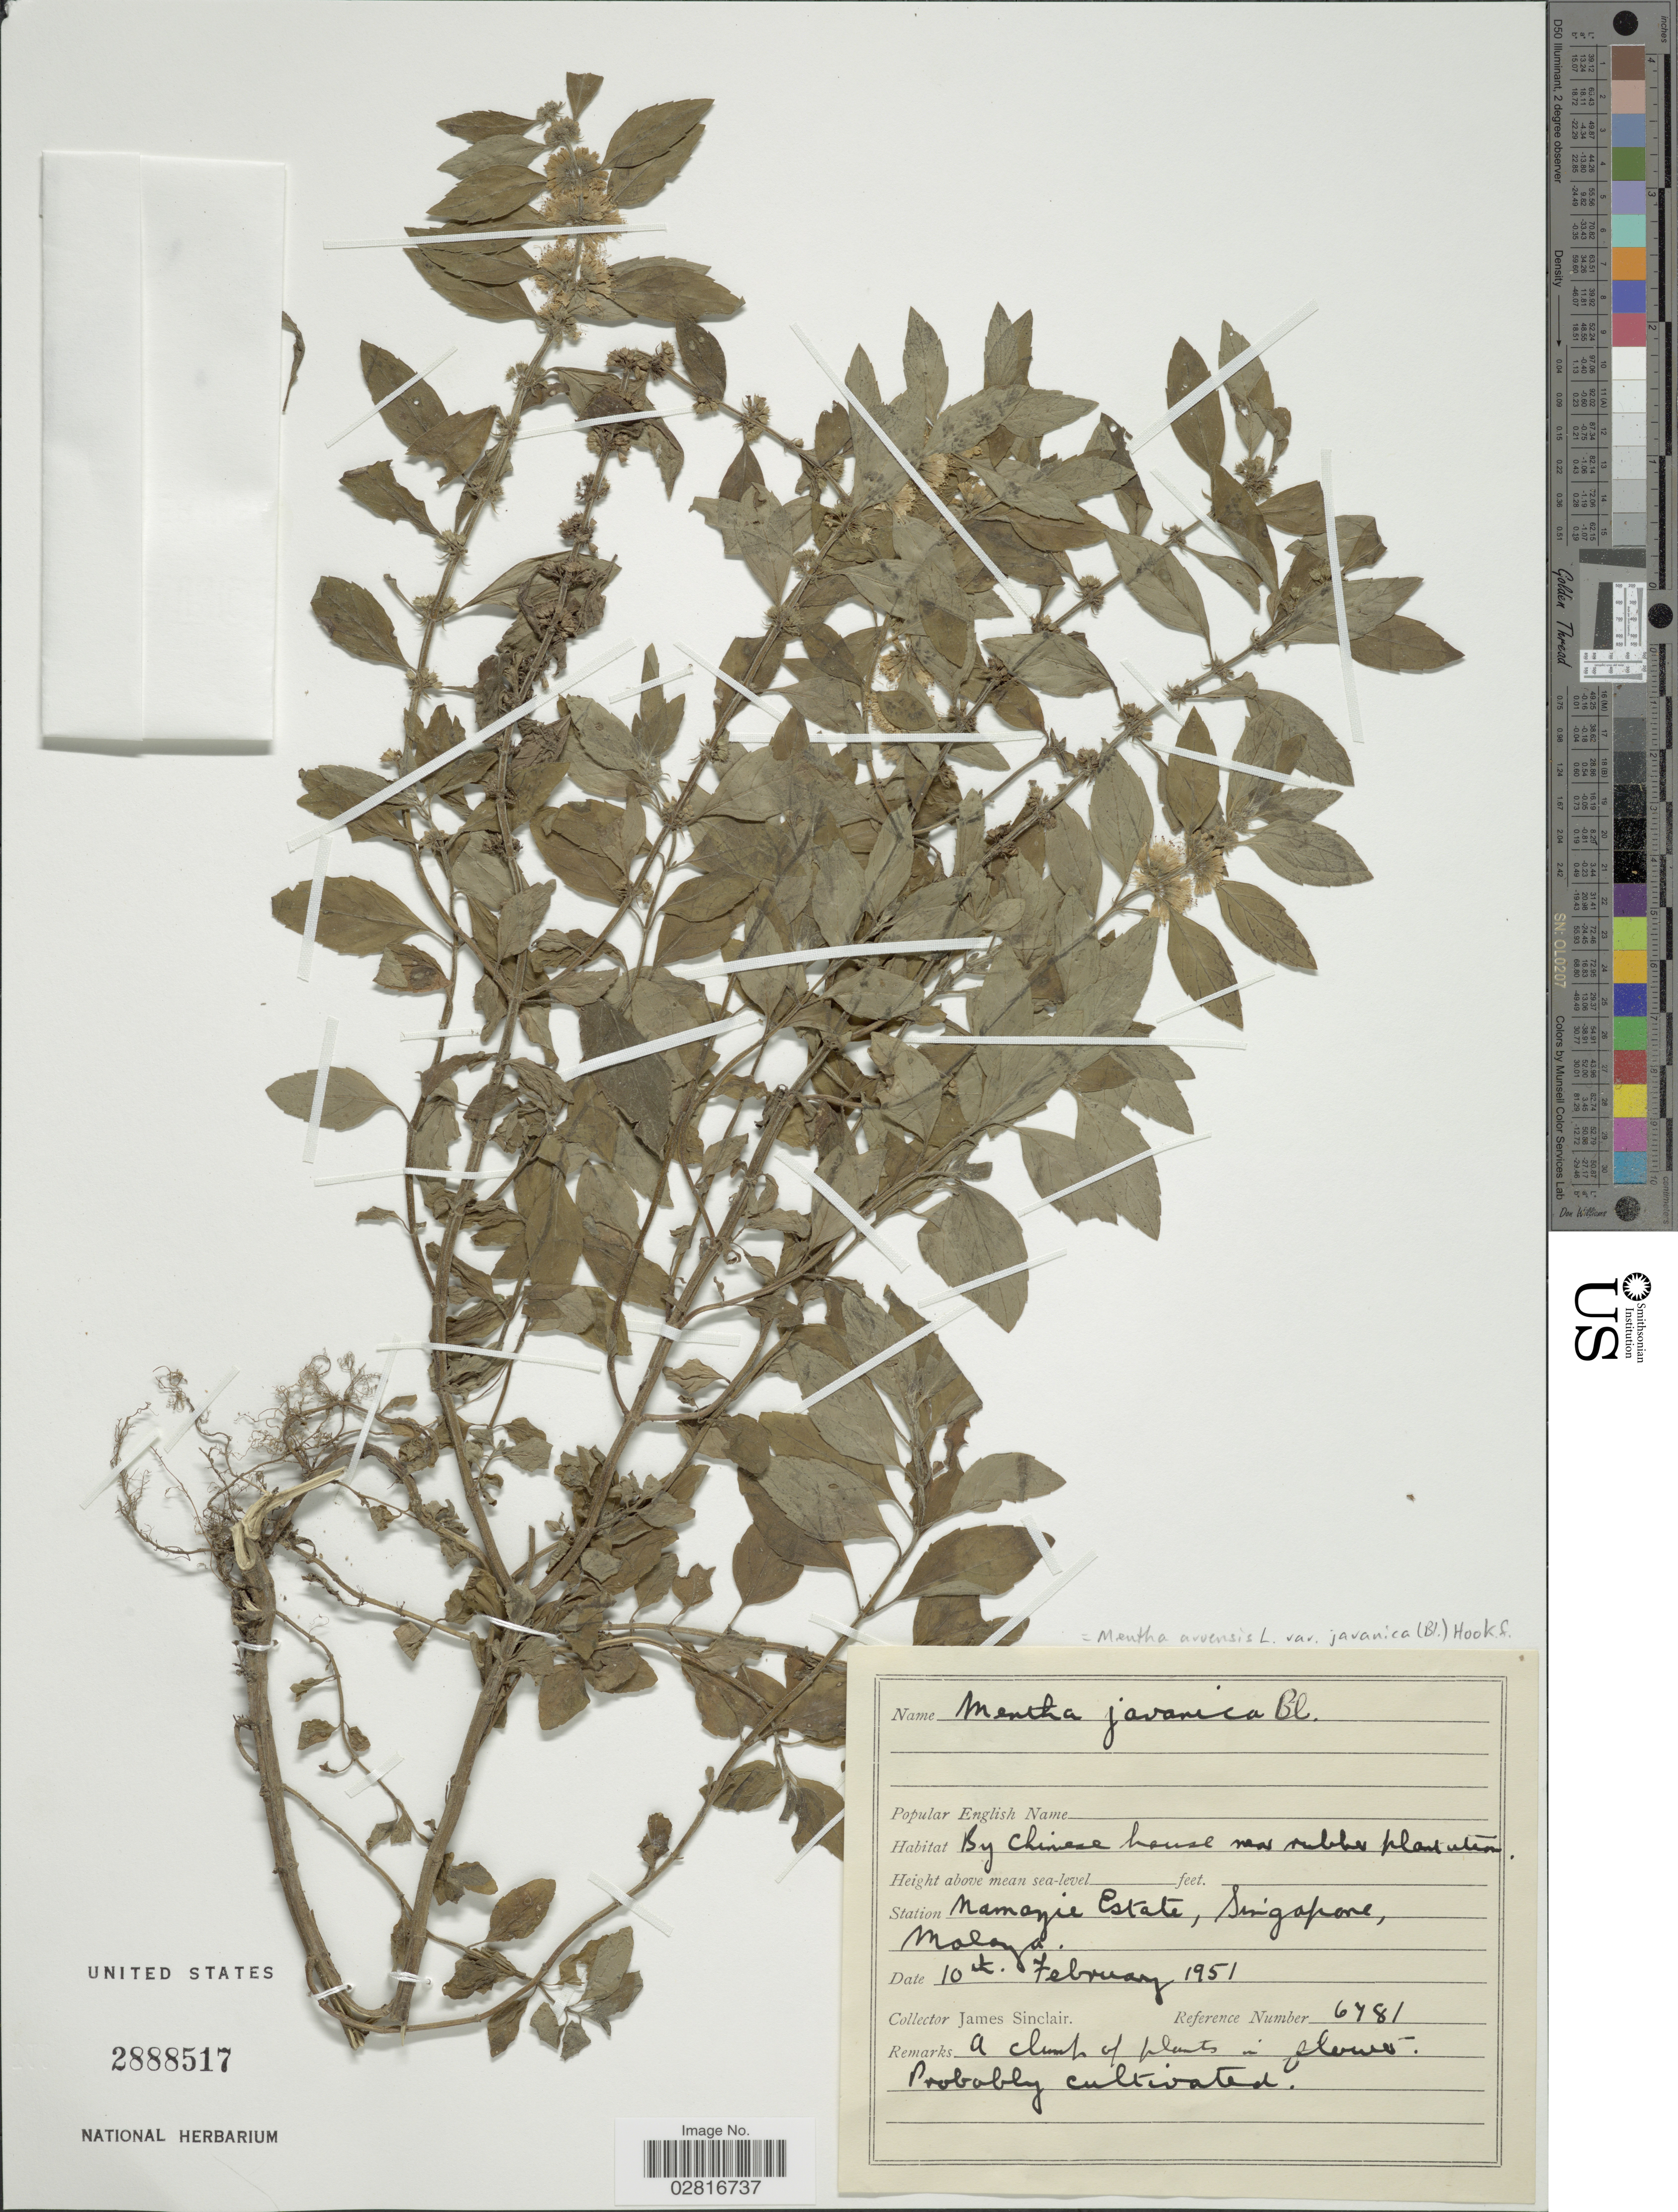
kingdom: Plantae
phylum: Tracheophyta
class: Magnoliopsida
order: Lamiales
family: Lamiaceae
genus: Mentha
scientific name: Mentha arvensis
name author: L.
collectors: J. Sinclair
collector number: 6781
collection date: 1951-02-10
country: Singapore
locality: Namayie Estate. Malaya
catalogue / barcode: US 2888517